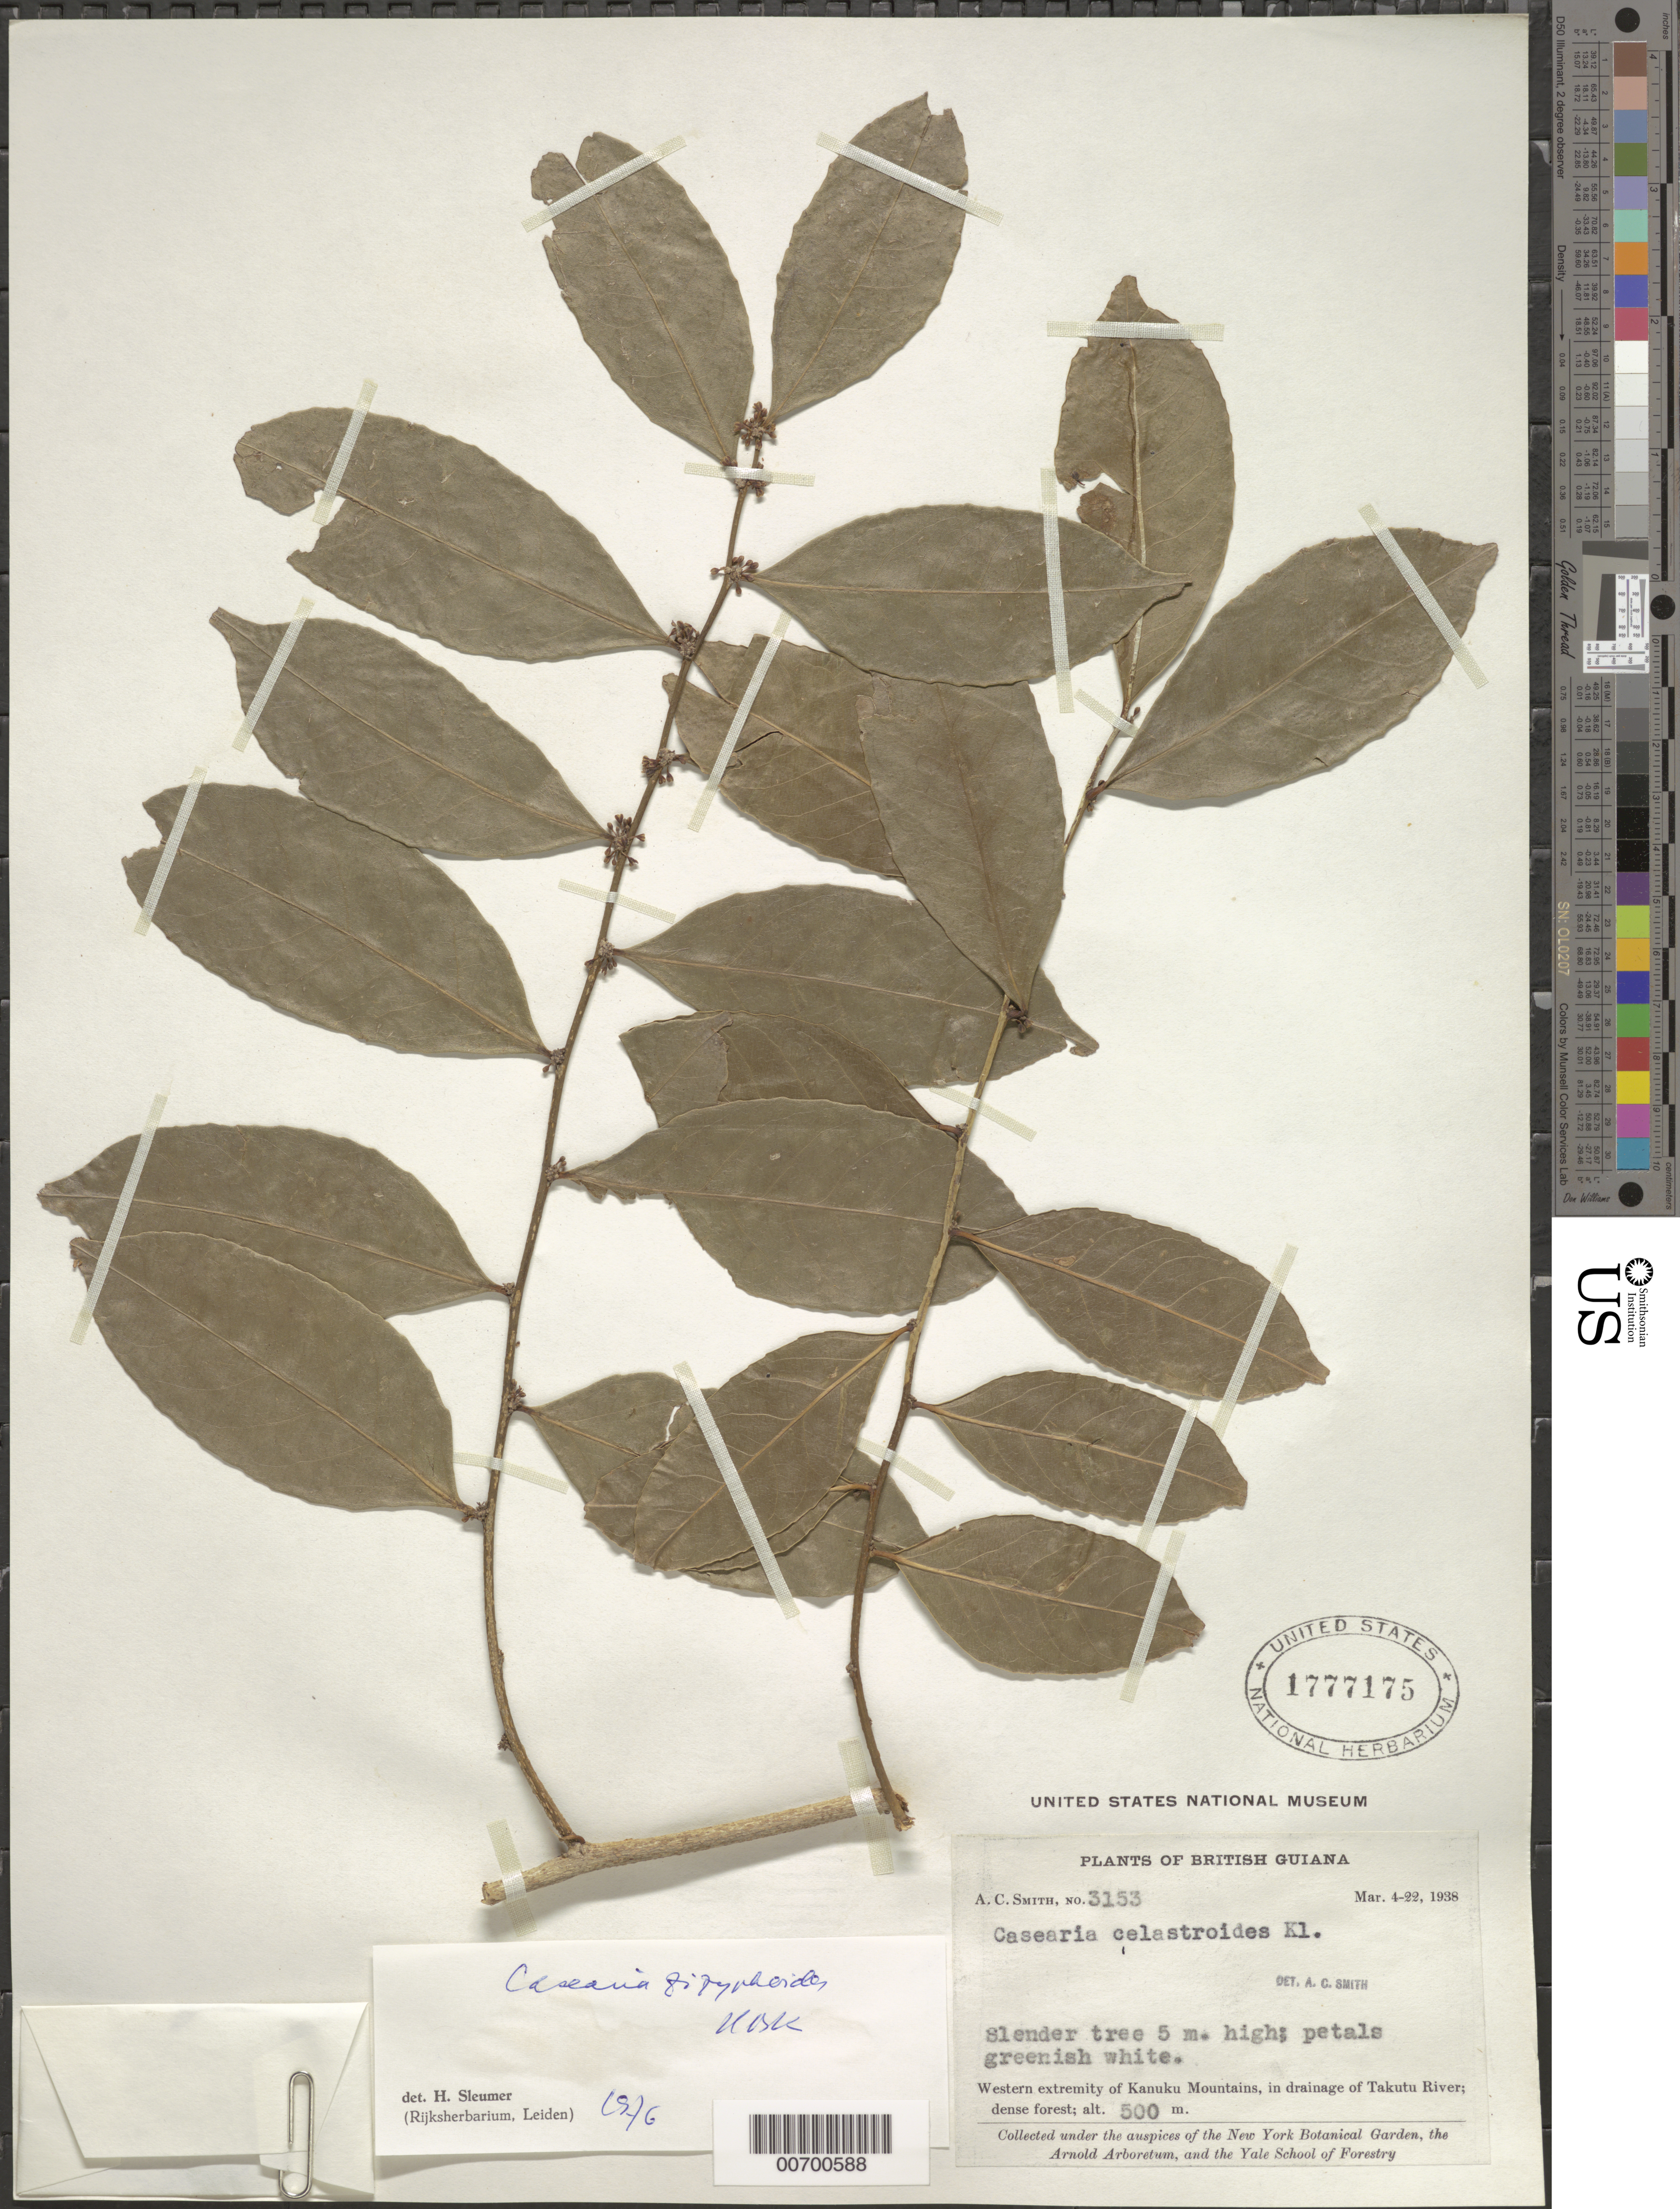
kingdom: Plantae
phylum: Tracheophyta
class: Magnoliopsida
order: Malpighiales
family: Salicaceae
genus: Casearia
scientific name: Casearia zizyphoides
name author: Kunth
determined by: Sleumer, H. O.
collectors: A. C. Smith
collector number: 3153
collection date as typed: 4-Mar-38 to 22-Mar-38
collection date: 1938-03-04/1938-03-22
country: Guyana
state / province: U. Takutu-U. Essequibo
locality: Kanuku Mts., drainage of Takutu R., western extremity of Kanuku Mountains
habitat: Dense forest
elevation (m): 500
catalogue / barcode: US 1777175